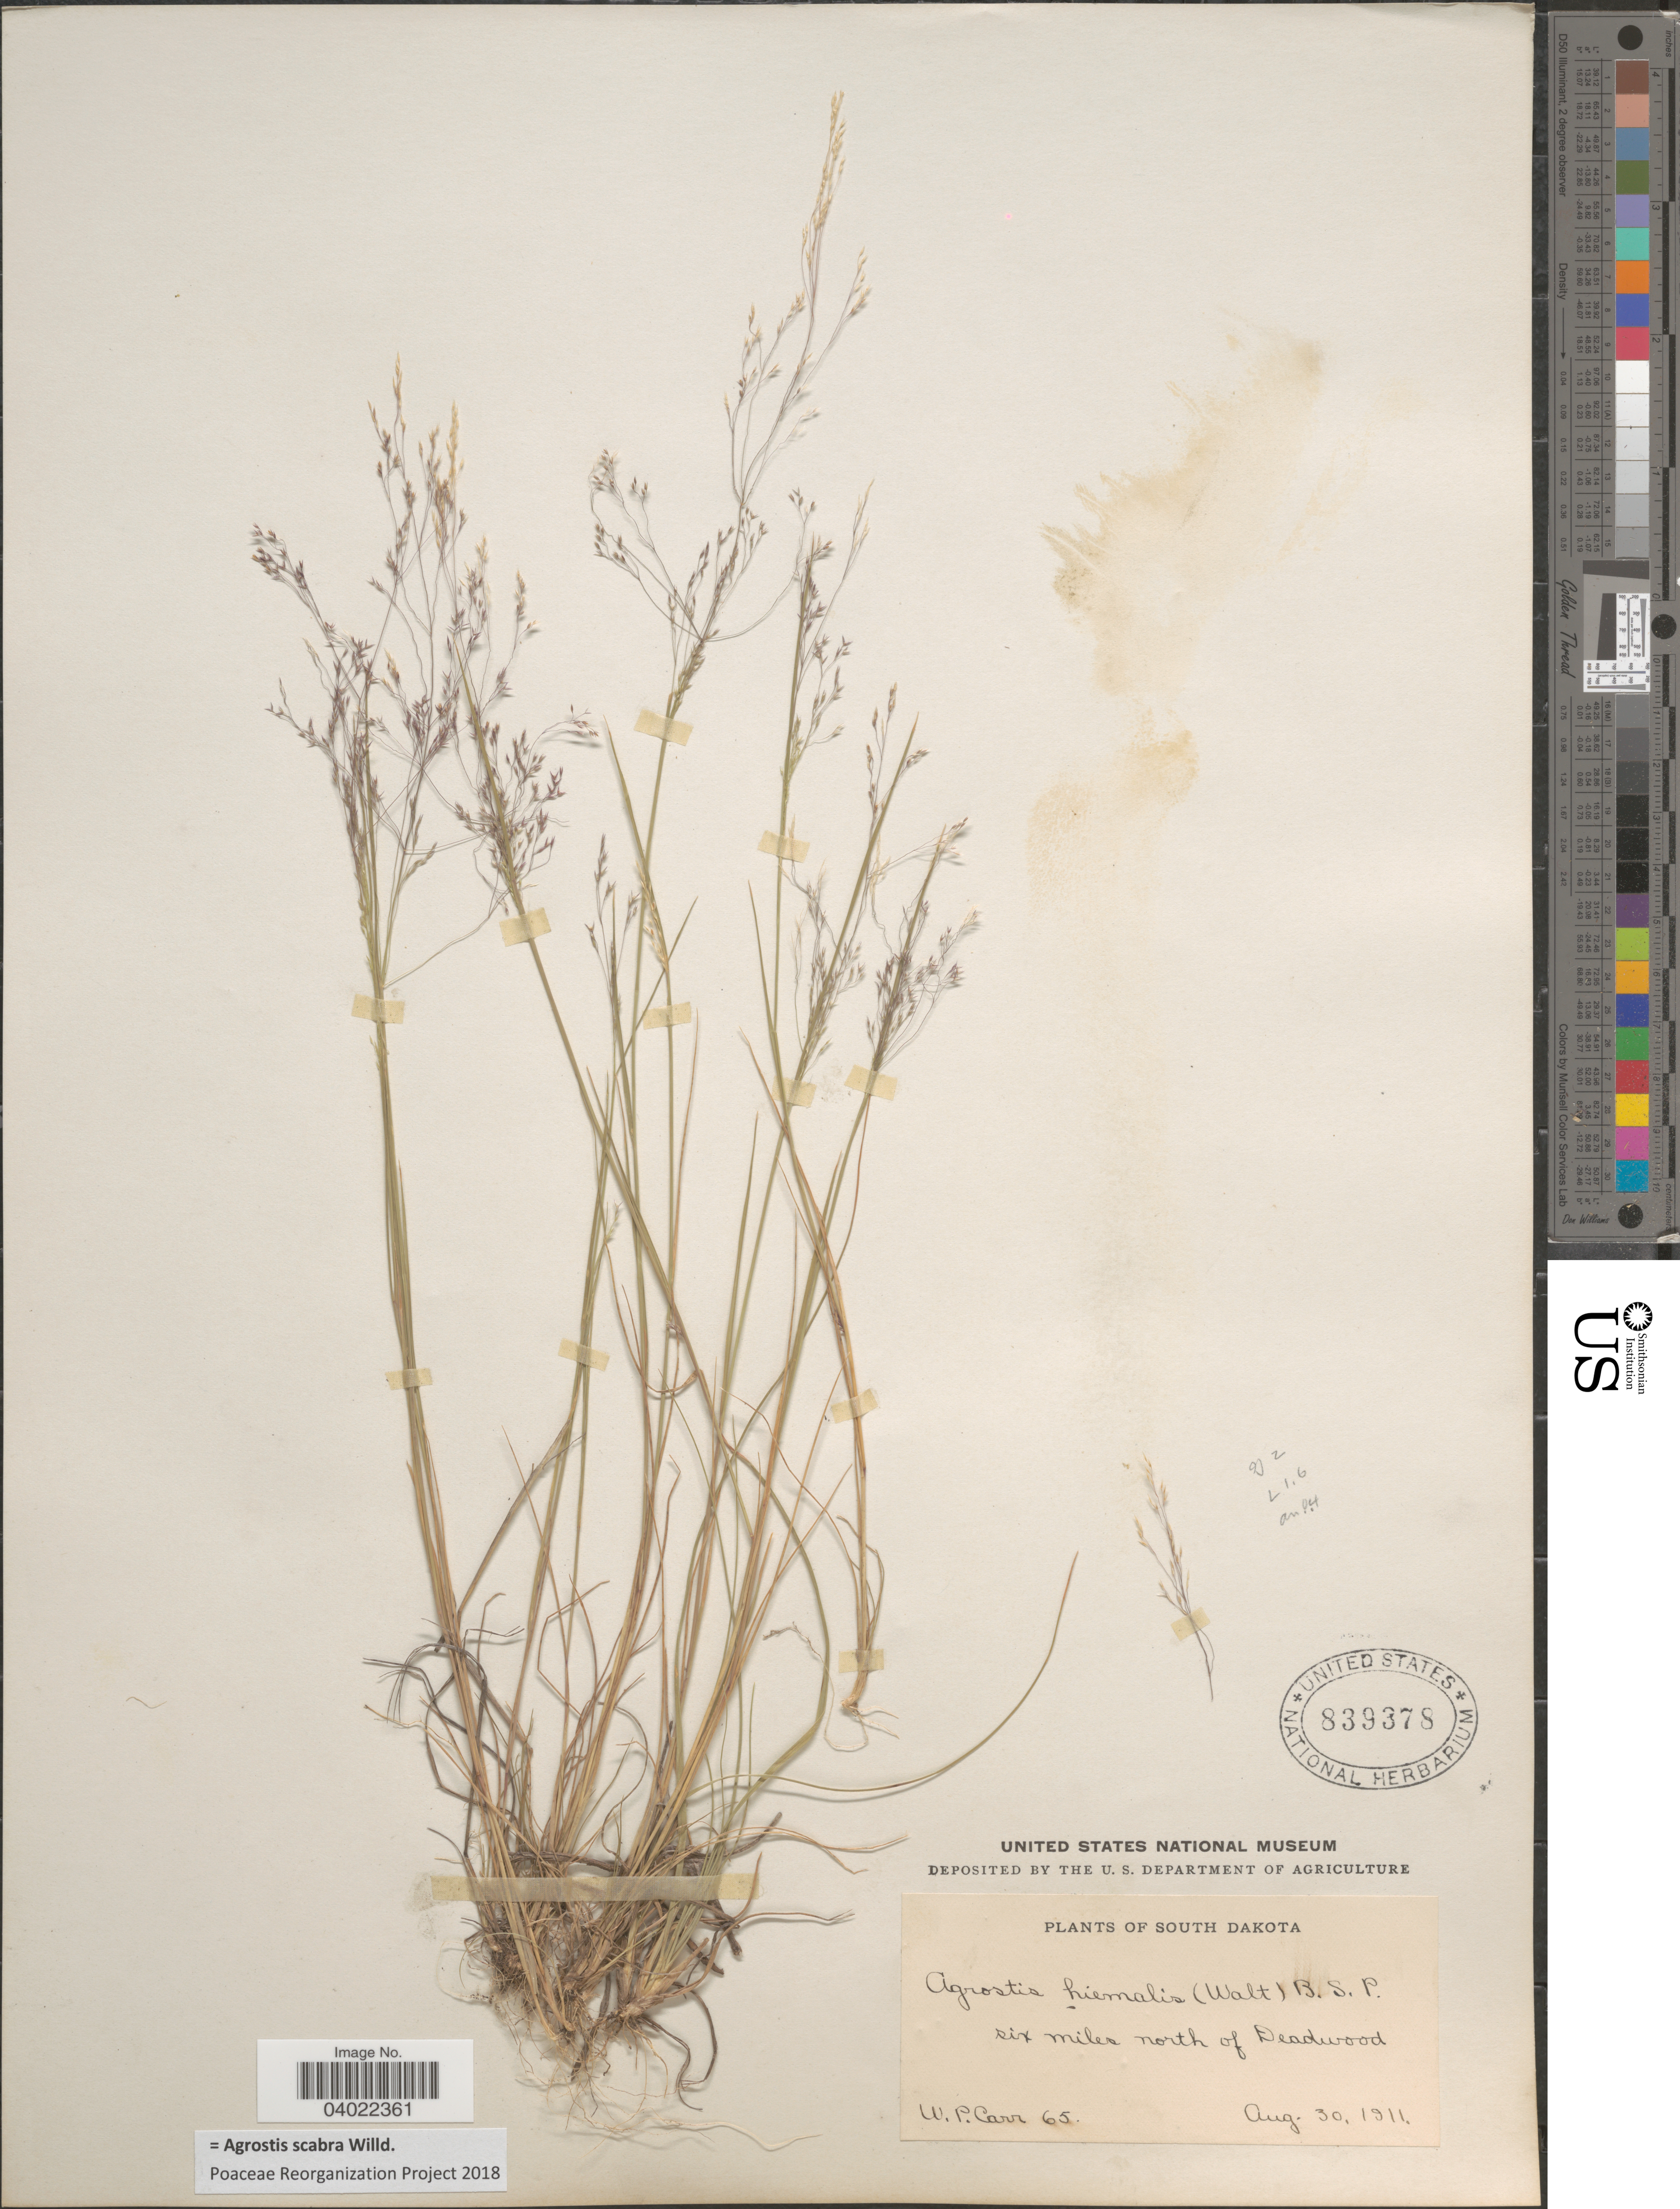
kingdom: Plantae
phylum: Tracheophyta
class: Liliopsida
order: Poales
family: Poaceae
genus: Agrostis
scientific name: Agrostis scabra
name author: Willd.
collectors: W. Carr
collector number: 65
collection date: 1911-08-30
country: United States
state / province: South Dakota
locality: Six miles north of Deadwood.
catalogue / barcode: US 839378